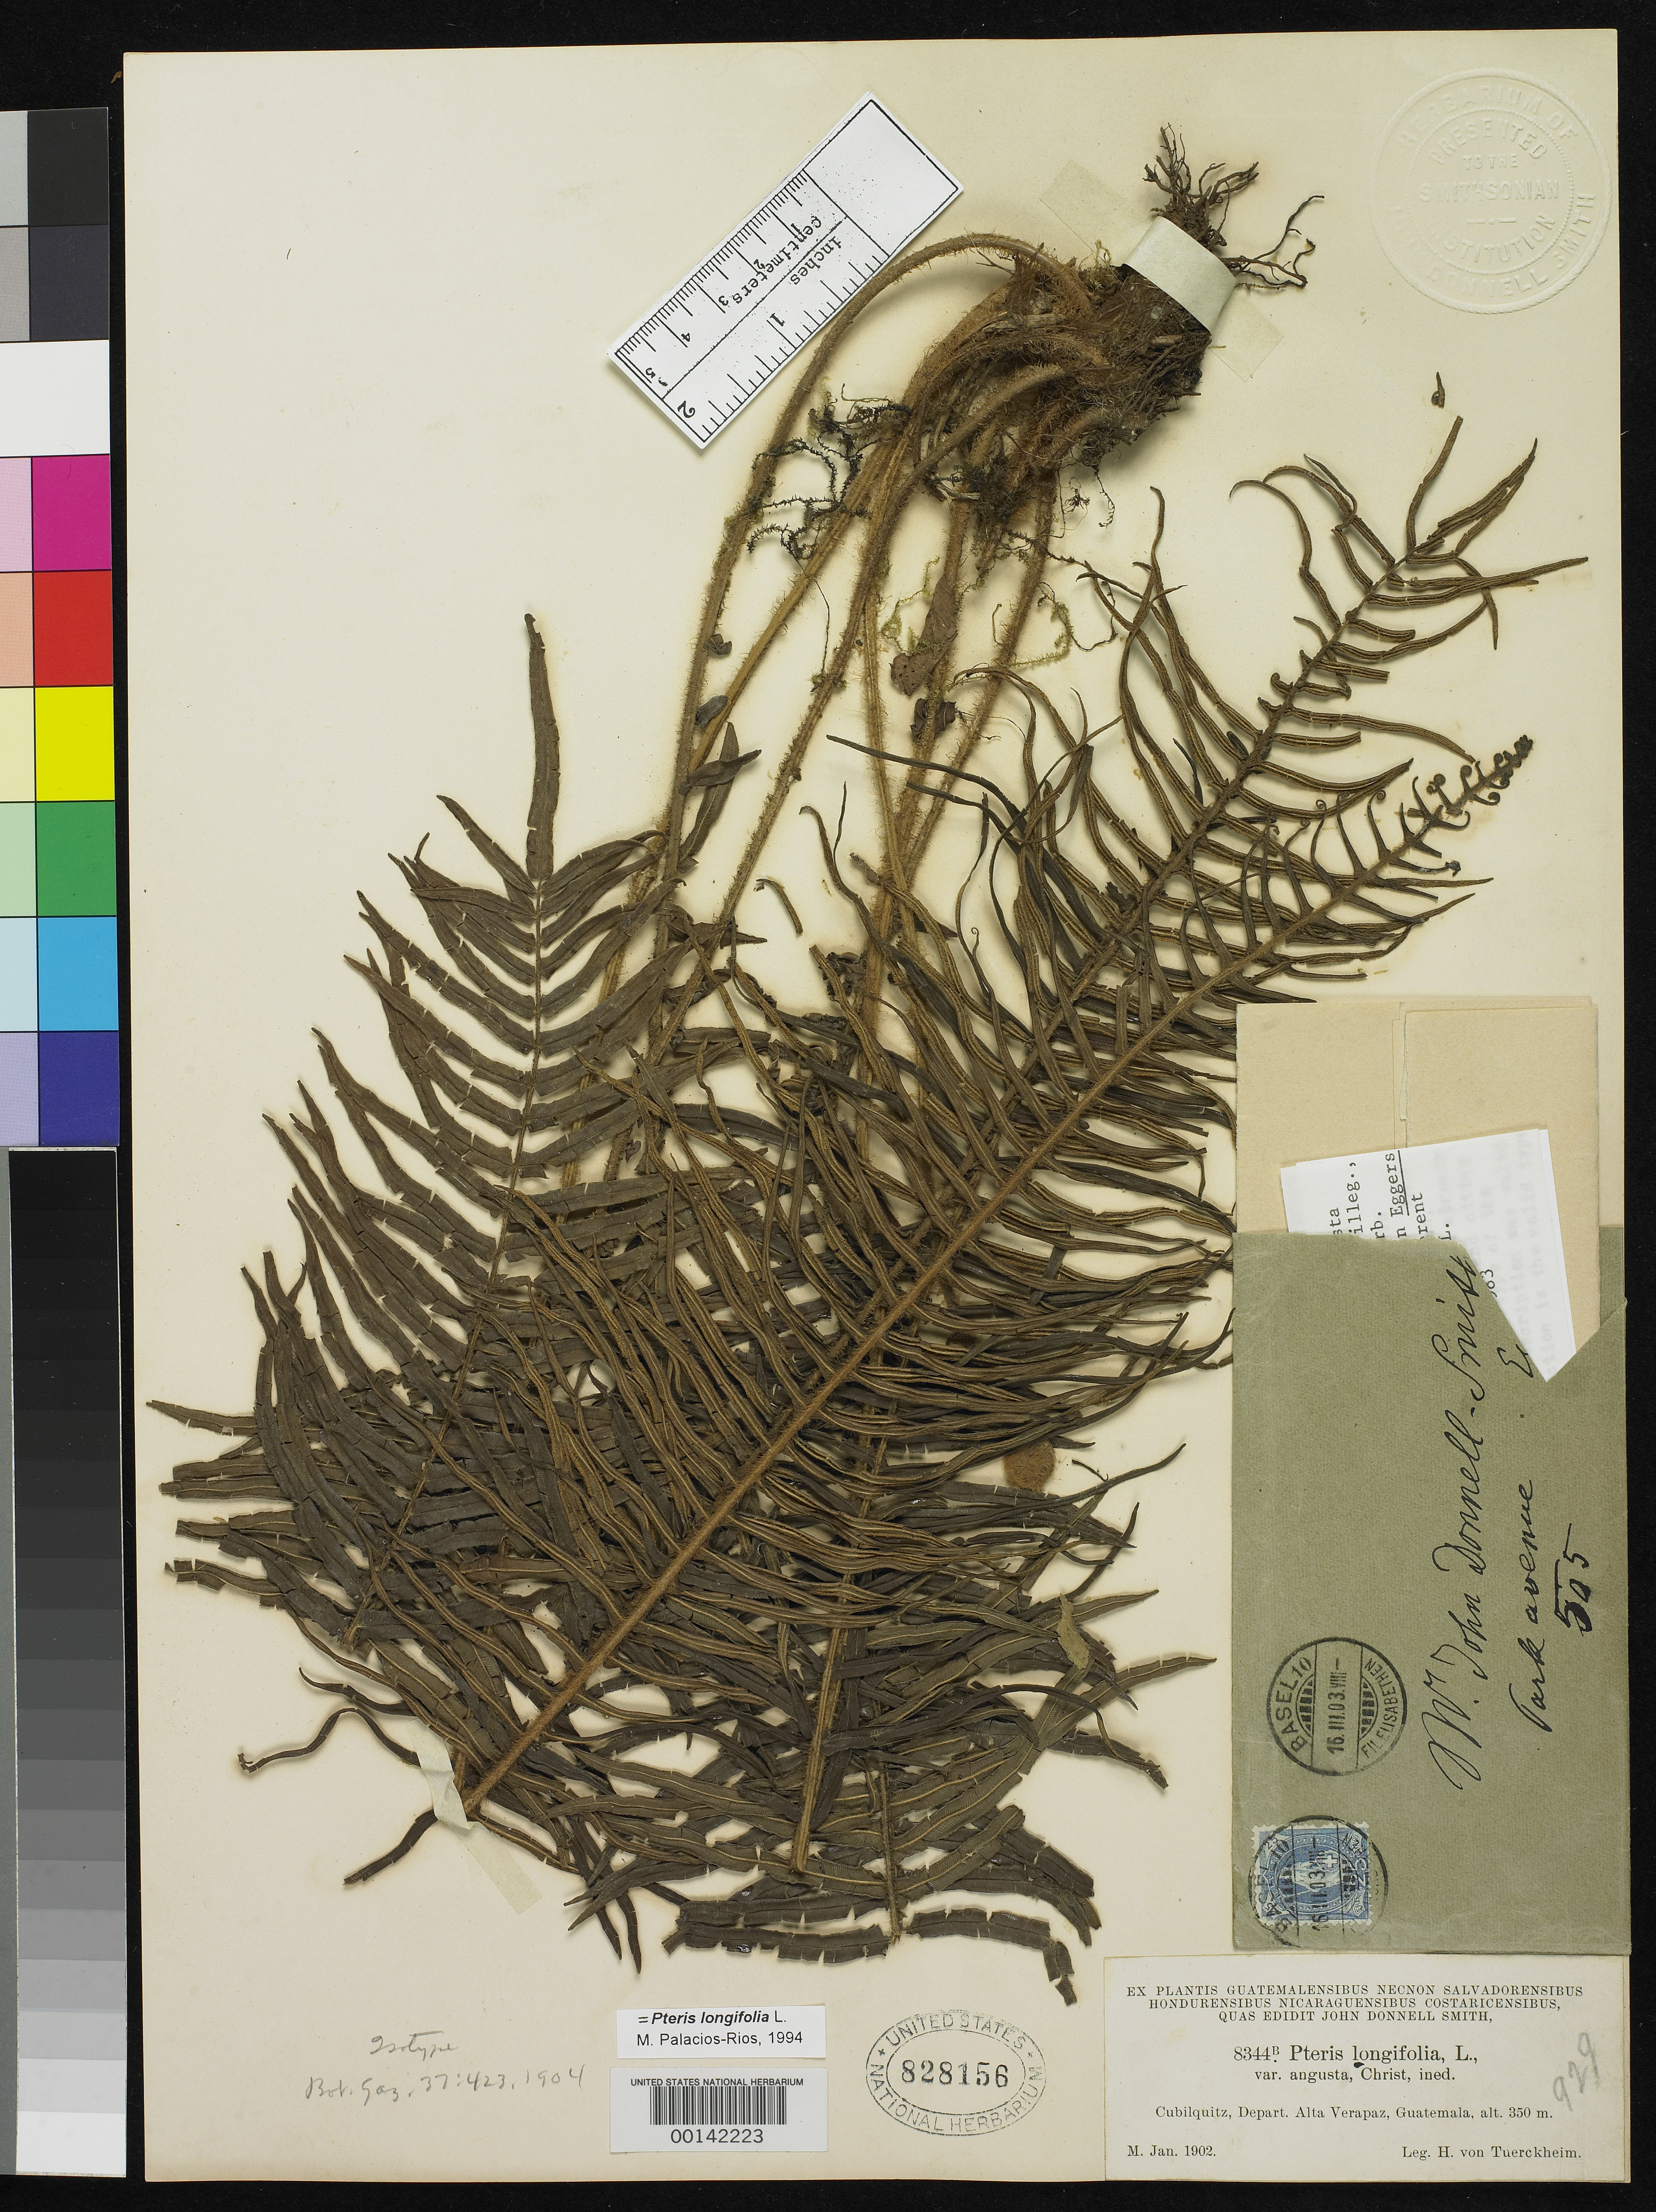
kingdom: Plantae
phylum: Tracheophyta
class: Polypodiopsida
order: Polypodiales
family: Pteridaceae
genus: Pteris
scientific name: Pteris longifolia var. angusta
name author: Christ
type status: Type Collection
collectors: H. von Türckheim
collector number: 8344b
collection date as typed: Jan 1902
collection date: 1902-01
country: Guatemala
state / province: Alta Verapaz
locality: Cubilquitz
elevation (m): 350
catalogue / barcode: US 828156